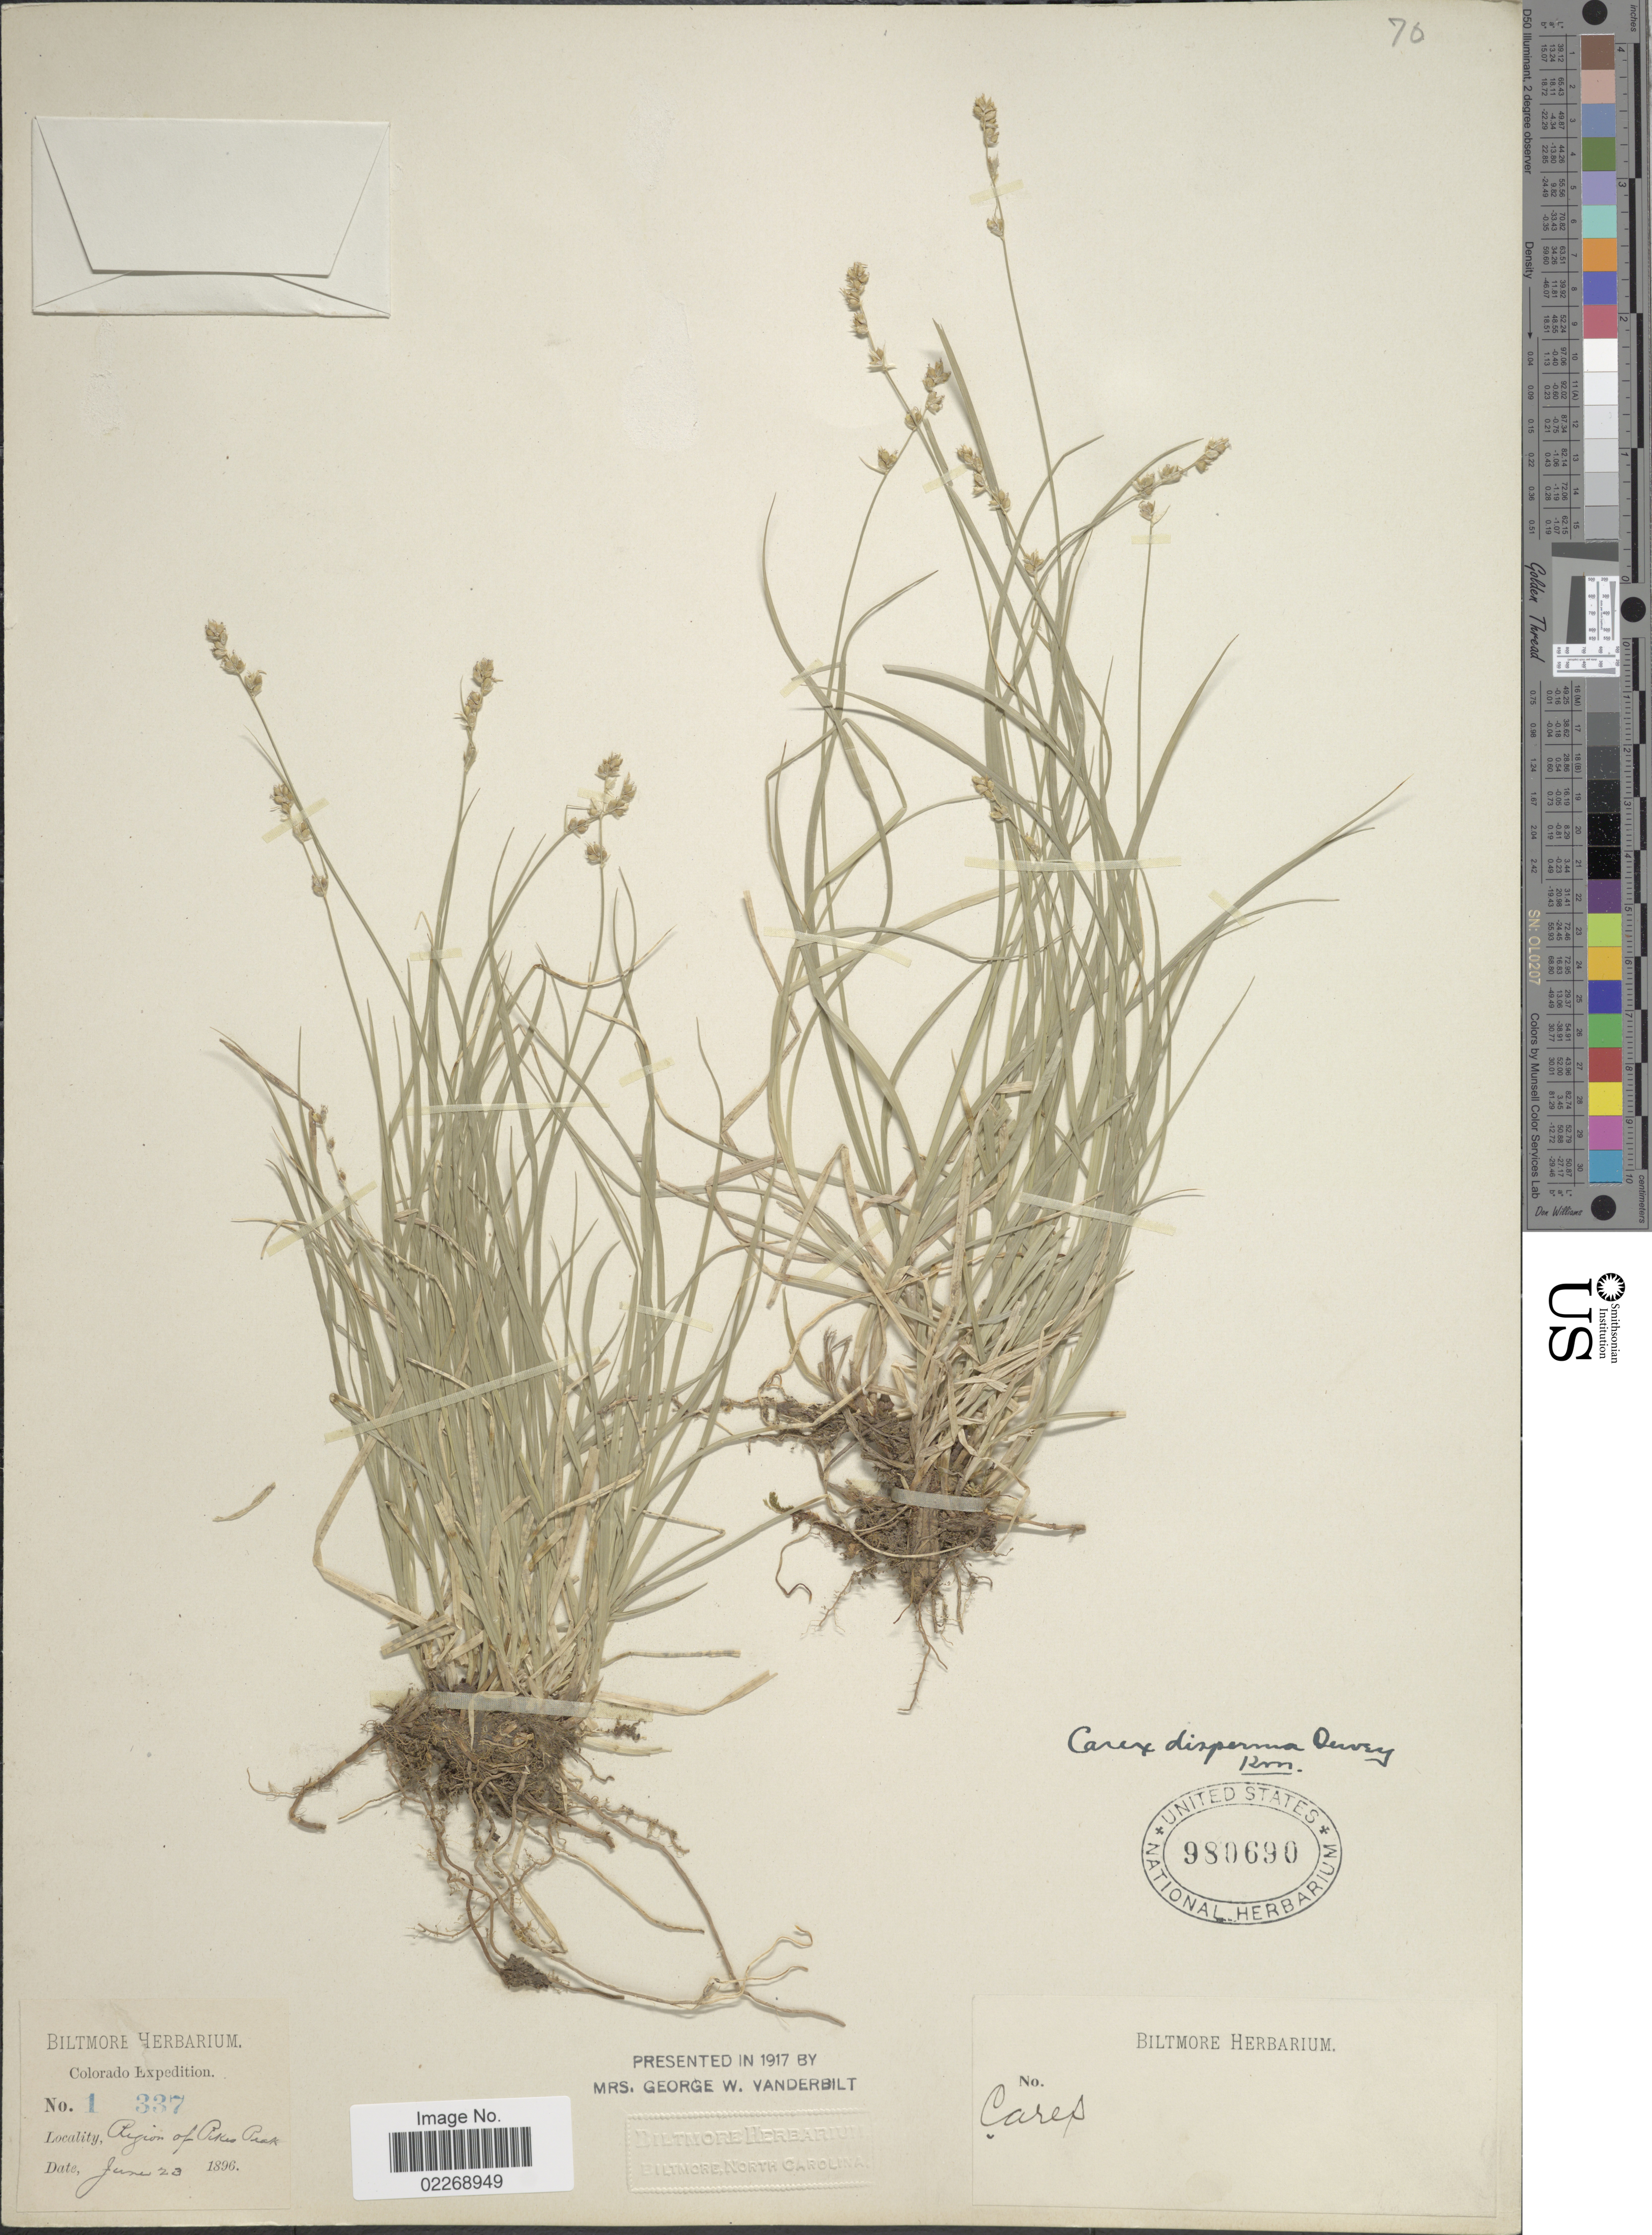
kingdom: Plantae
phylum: Tracheophyta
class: Liliopsida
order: Poales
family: Cyperaceae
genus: Carex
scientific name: Carex disperma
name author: Dewey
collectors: ex herb. Biltmore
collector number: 1 337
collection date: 1896-06-23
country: United States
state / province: Colorado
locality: Region of Pikes Peak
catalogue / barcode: US 980690